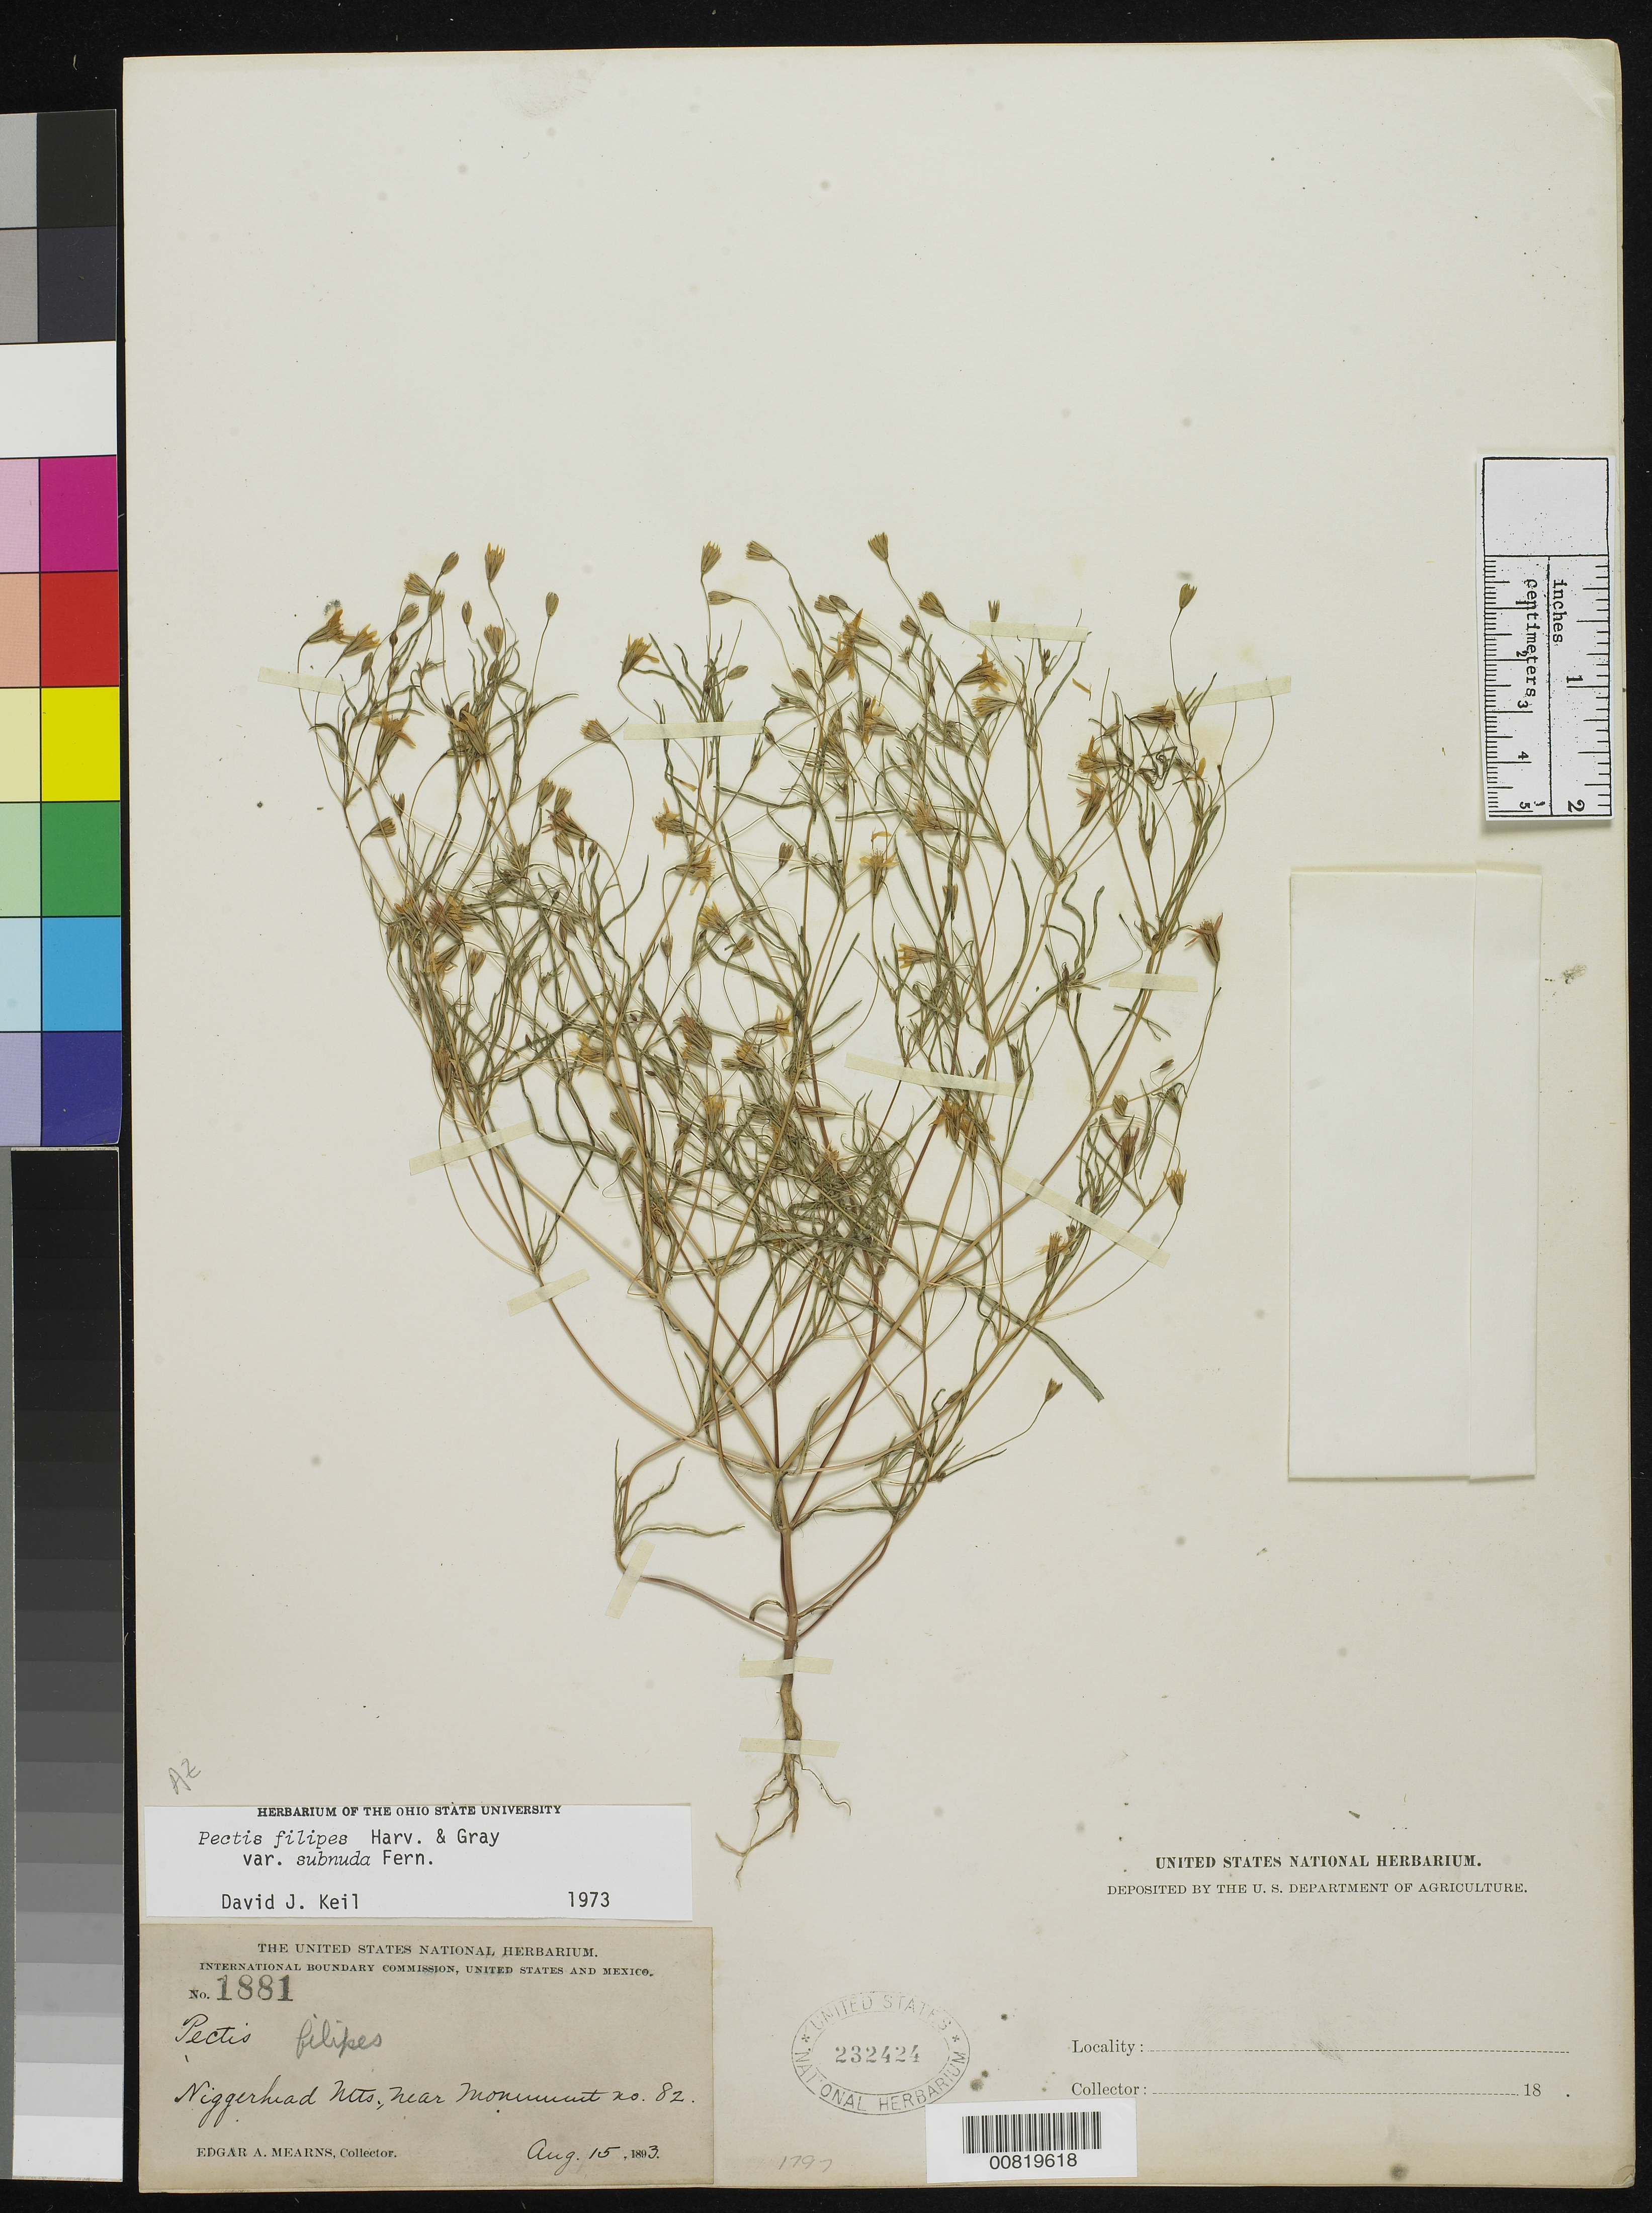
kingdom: Plantae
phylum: Tracheophyta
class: Magnoliopsida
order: Asterales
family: Asteraceae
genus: Pectis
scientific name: Pectis filipes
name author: Harv. & A. Gray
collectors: E. A. Mearns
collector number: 1881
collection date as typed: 15 Aug 1893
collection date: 1893-08-15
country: United States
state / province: Arizona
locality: Niggerhead Mts., near monument no. 82.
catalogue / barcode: US 232424